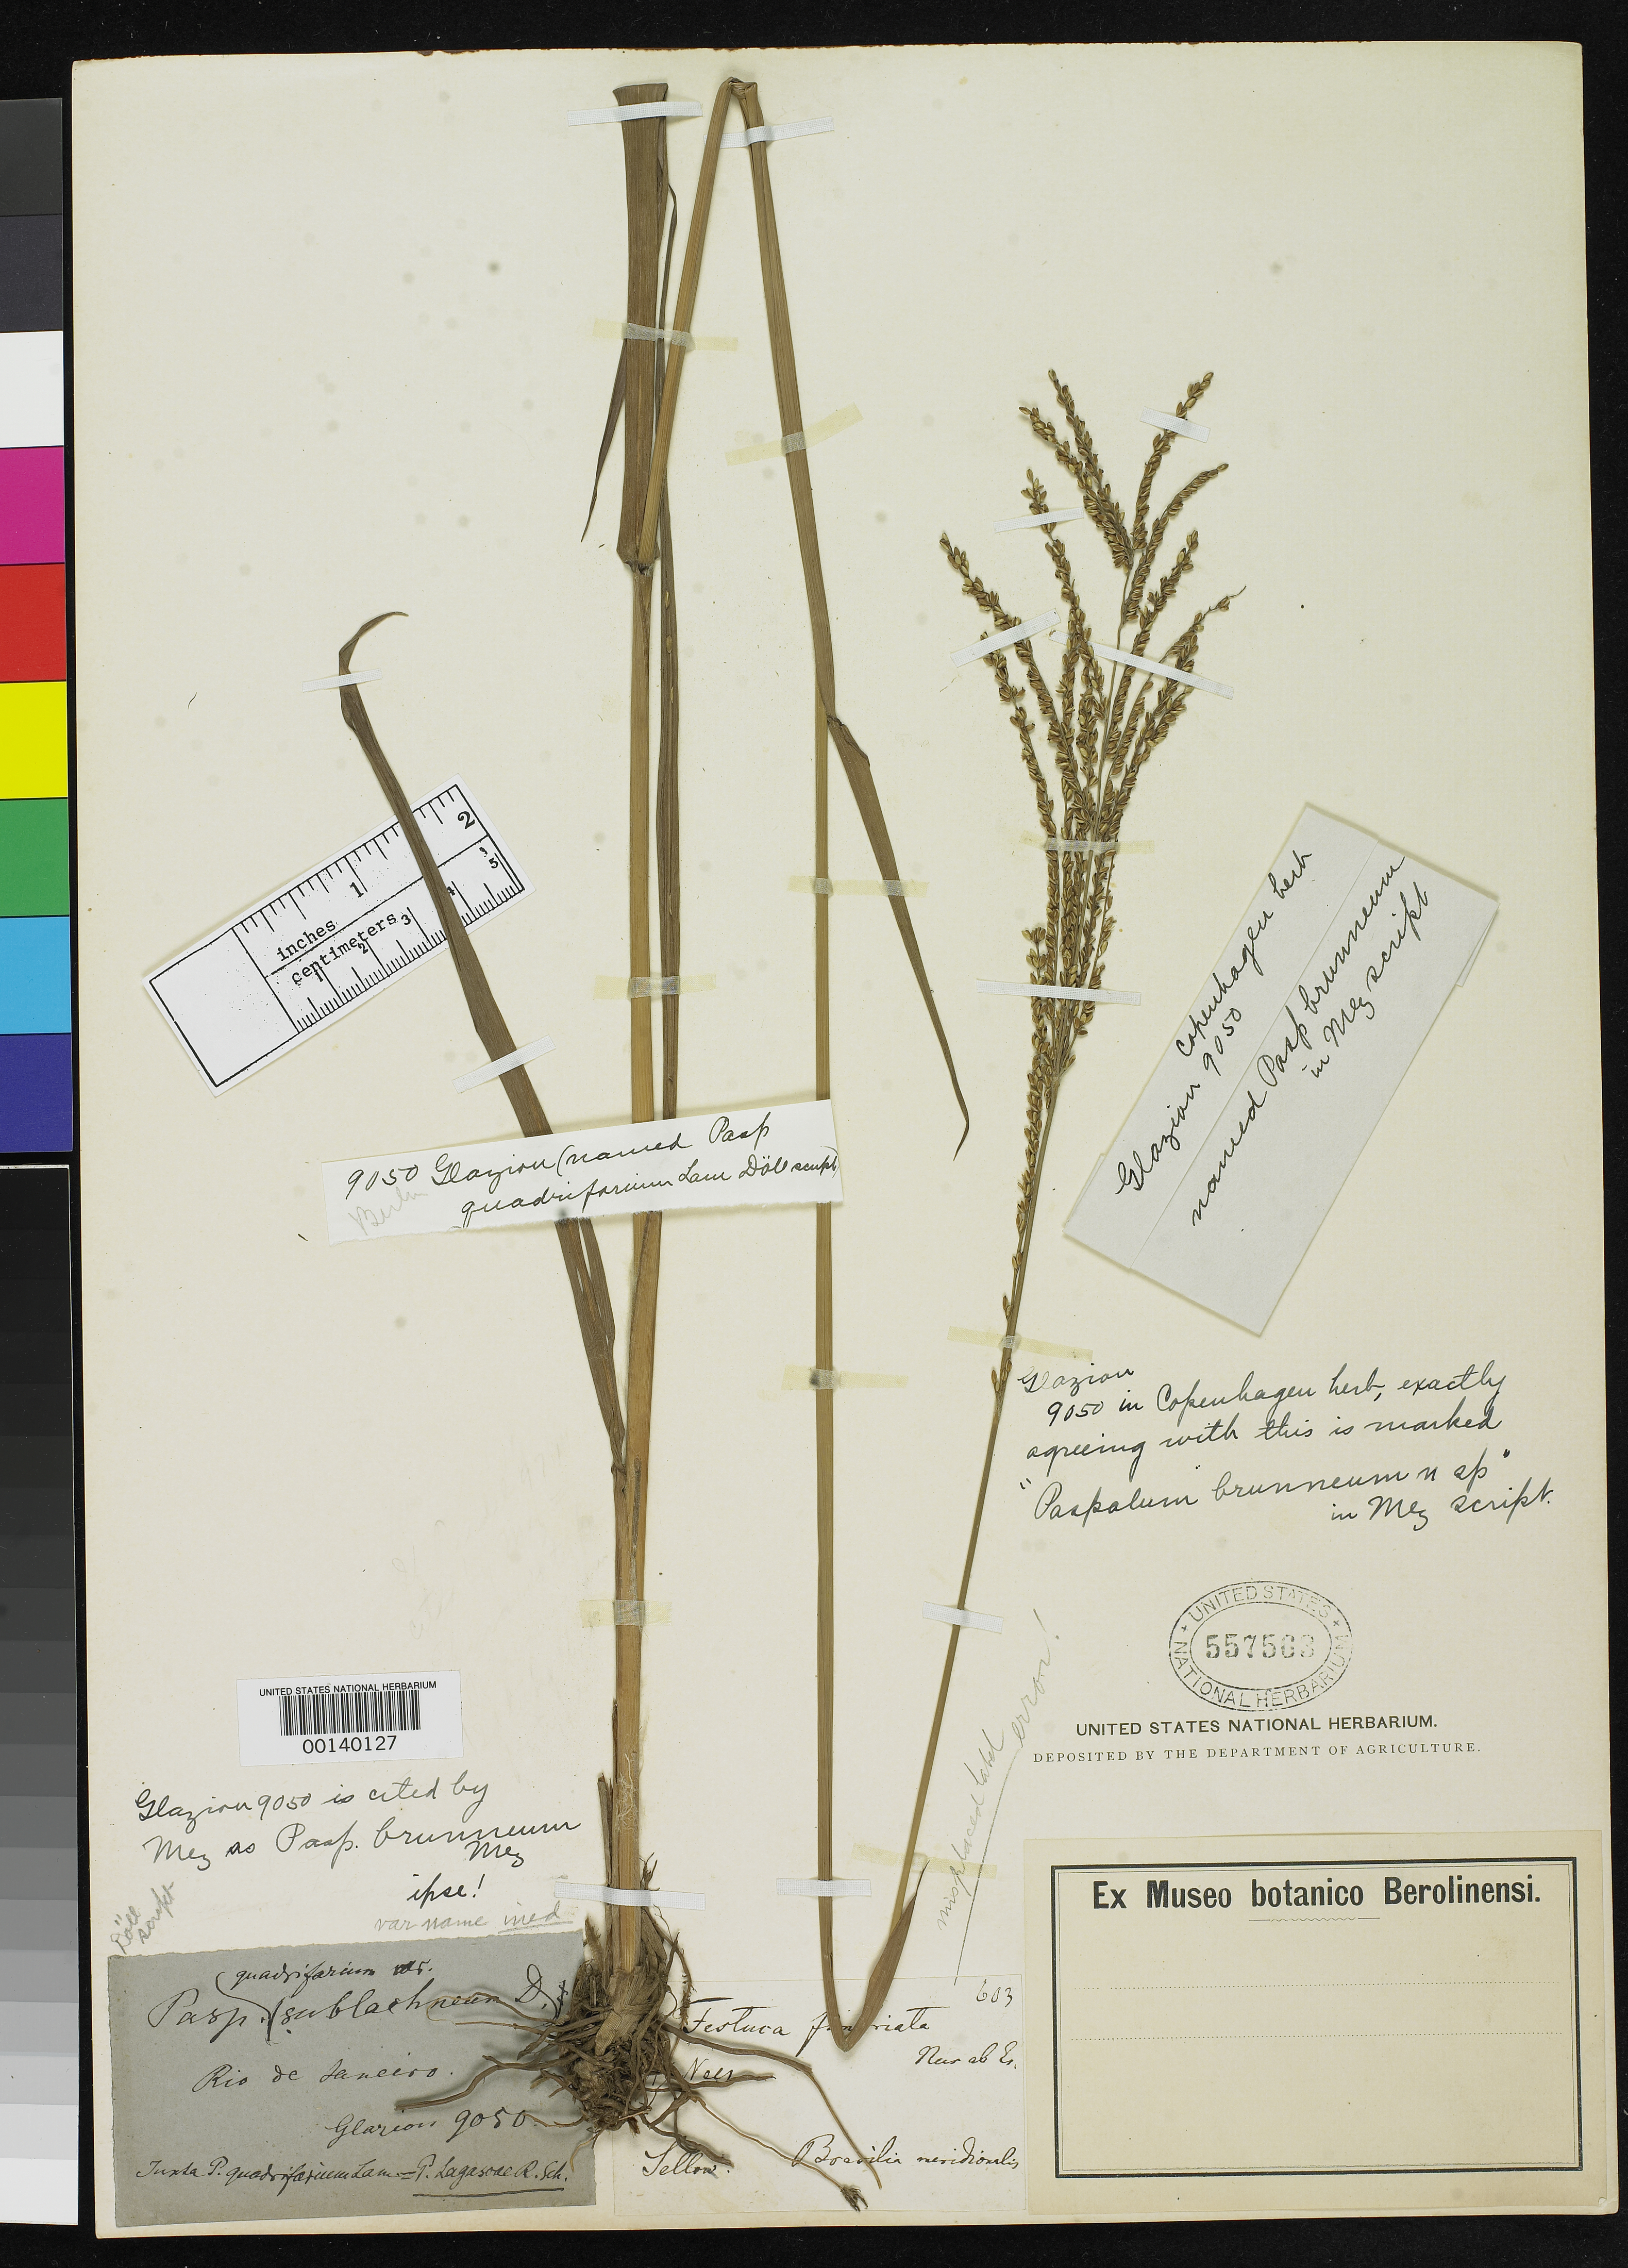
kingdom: Plantae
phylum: Tracheophyta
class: Liliopsida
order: Poales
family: Poaceae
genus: Paspalum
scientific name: Paspalum brunneum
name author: Mez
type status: Isolectotype; Isosyntype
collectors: A. F. M. Glaziou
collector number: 9050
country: Brazil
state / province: Rio de Janeiro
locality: Rio de Janeiro.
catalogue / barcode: US 557563